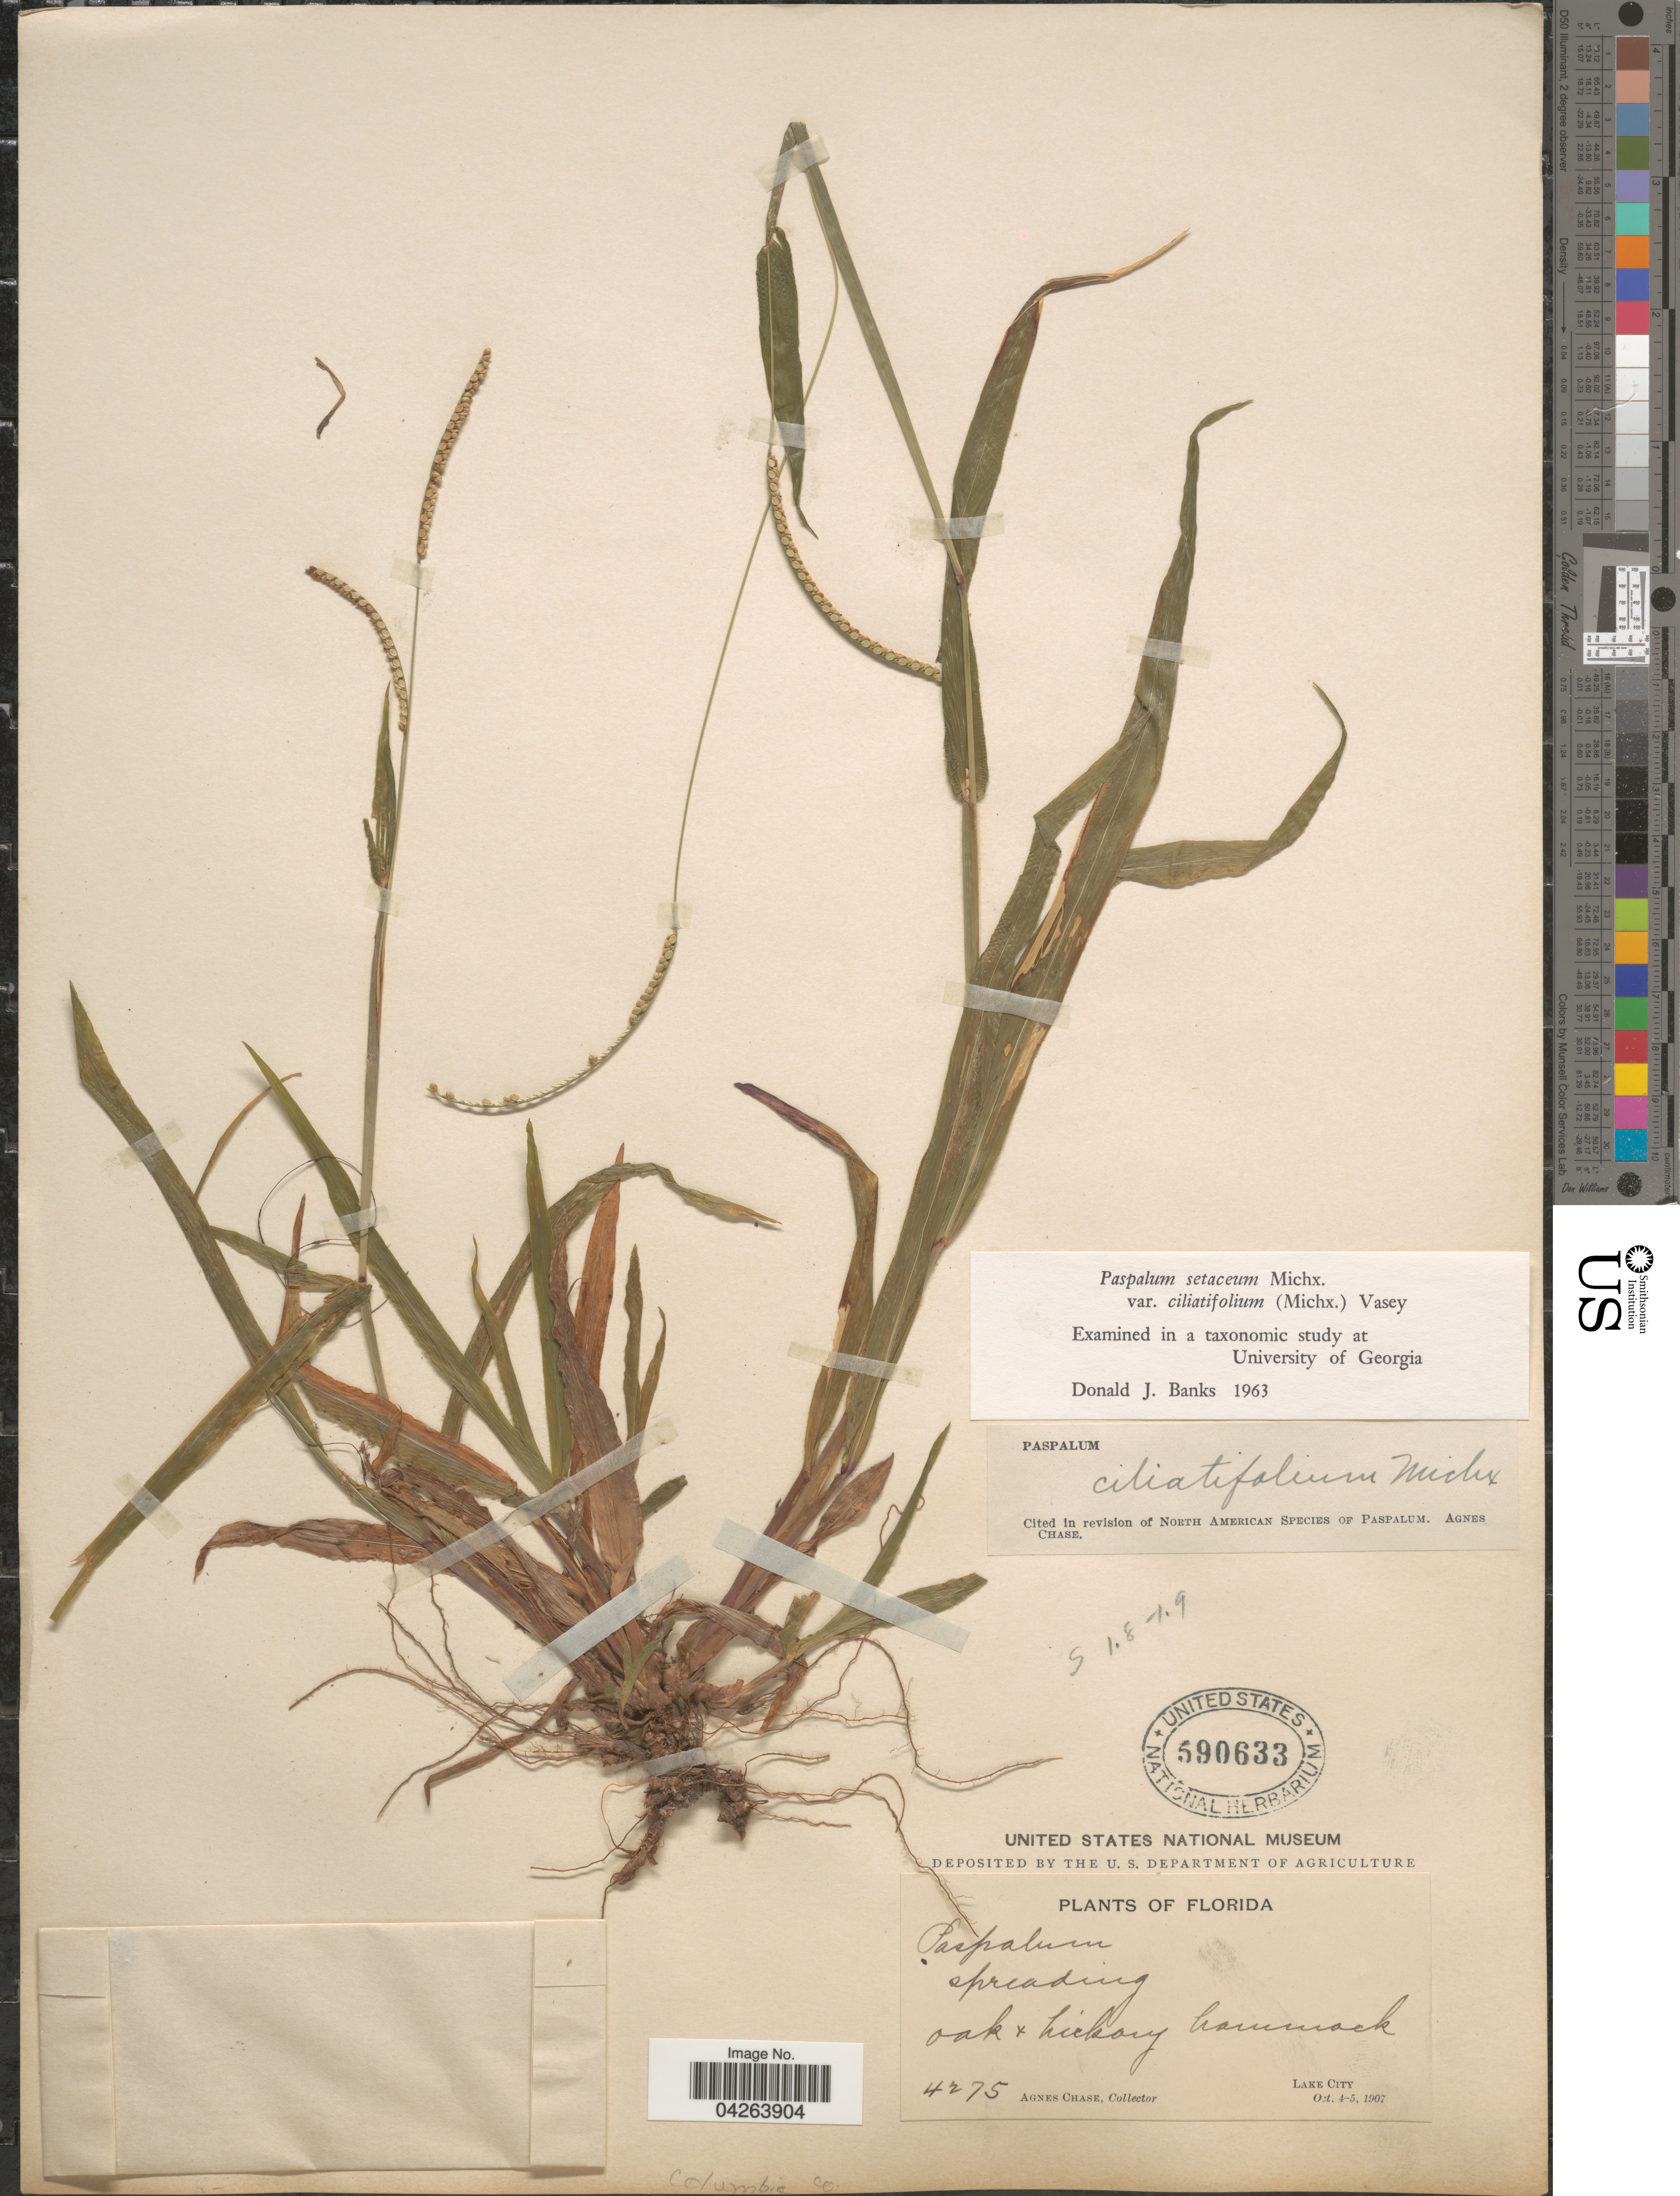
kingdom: Plantae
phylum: Tracheophyta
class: Liliopsida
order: Poales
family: Poaceae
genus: Paspalum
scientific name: Paspalum setaceum var. ciliatifolium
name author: (Michx.) Vasey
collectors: A. Chase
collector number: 4275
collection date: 1907-10-04/1907-10-05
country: United States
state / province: Florida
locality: Lake City. Columbia Co.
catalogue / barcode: US 590633